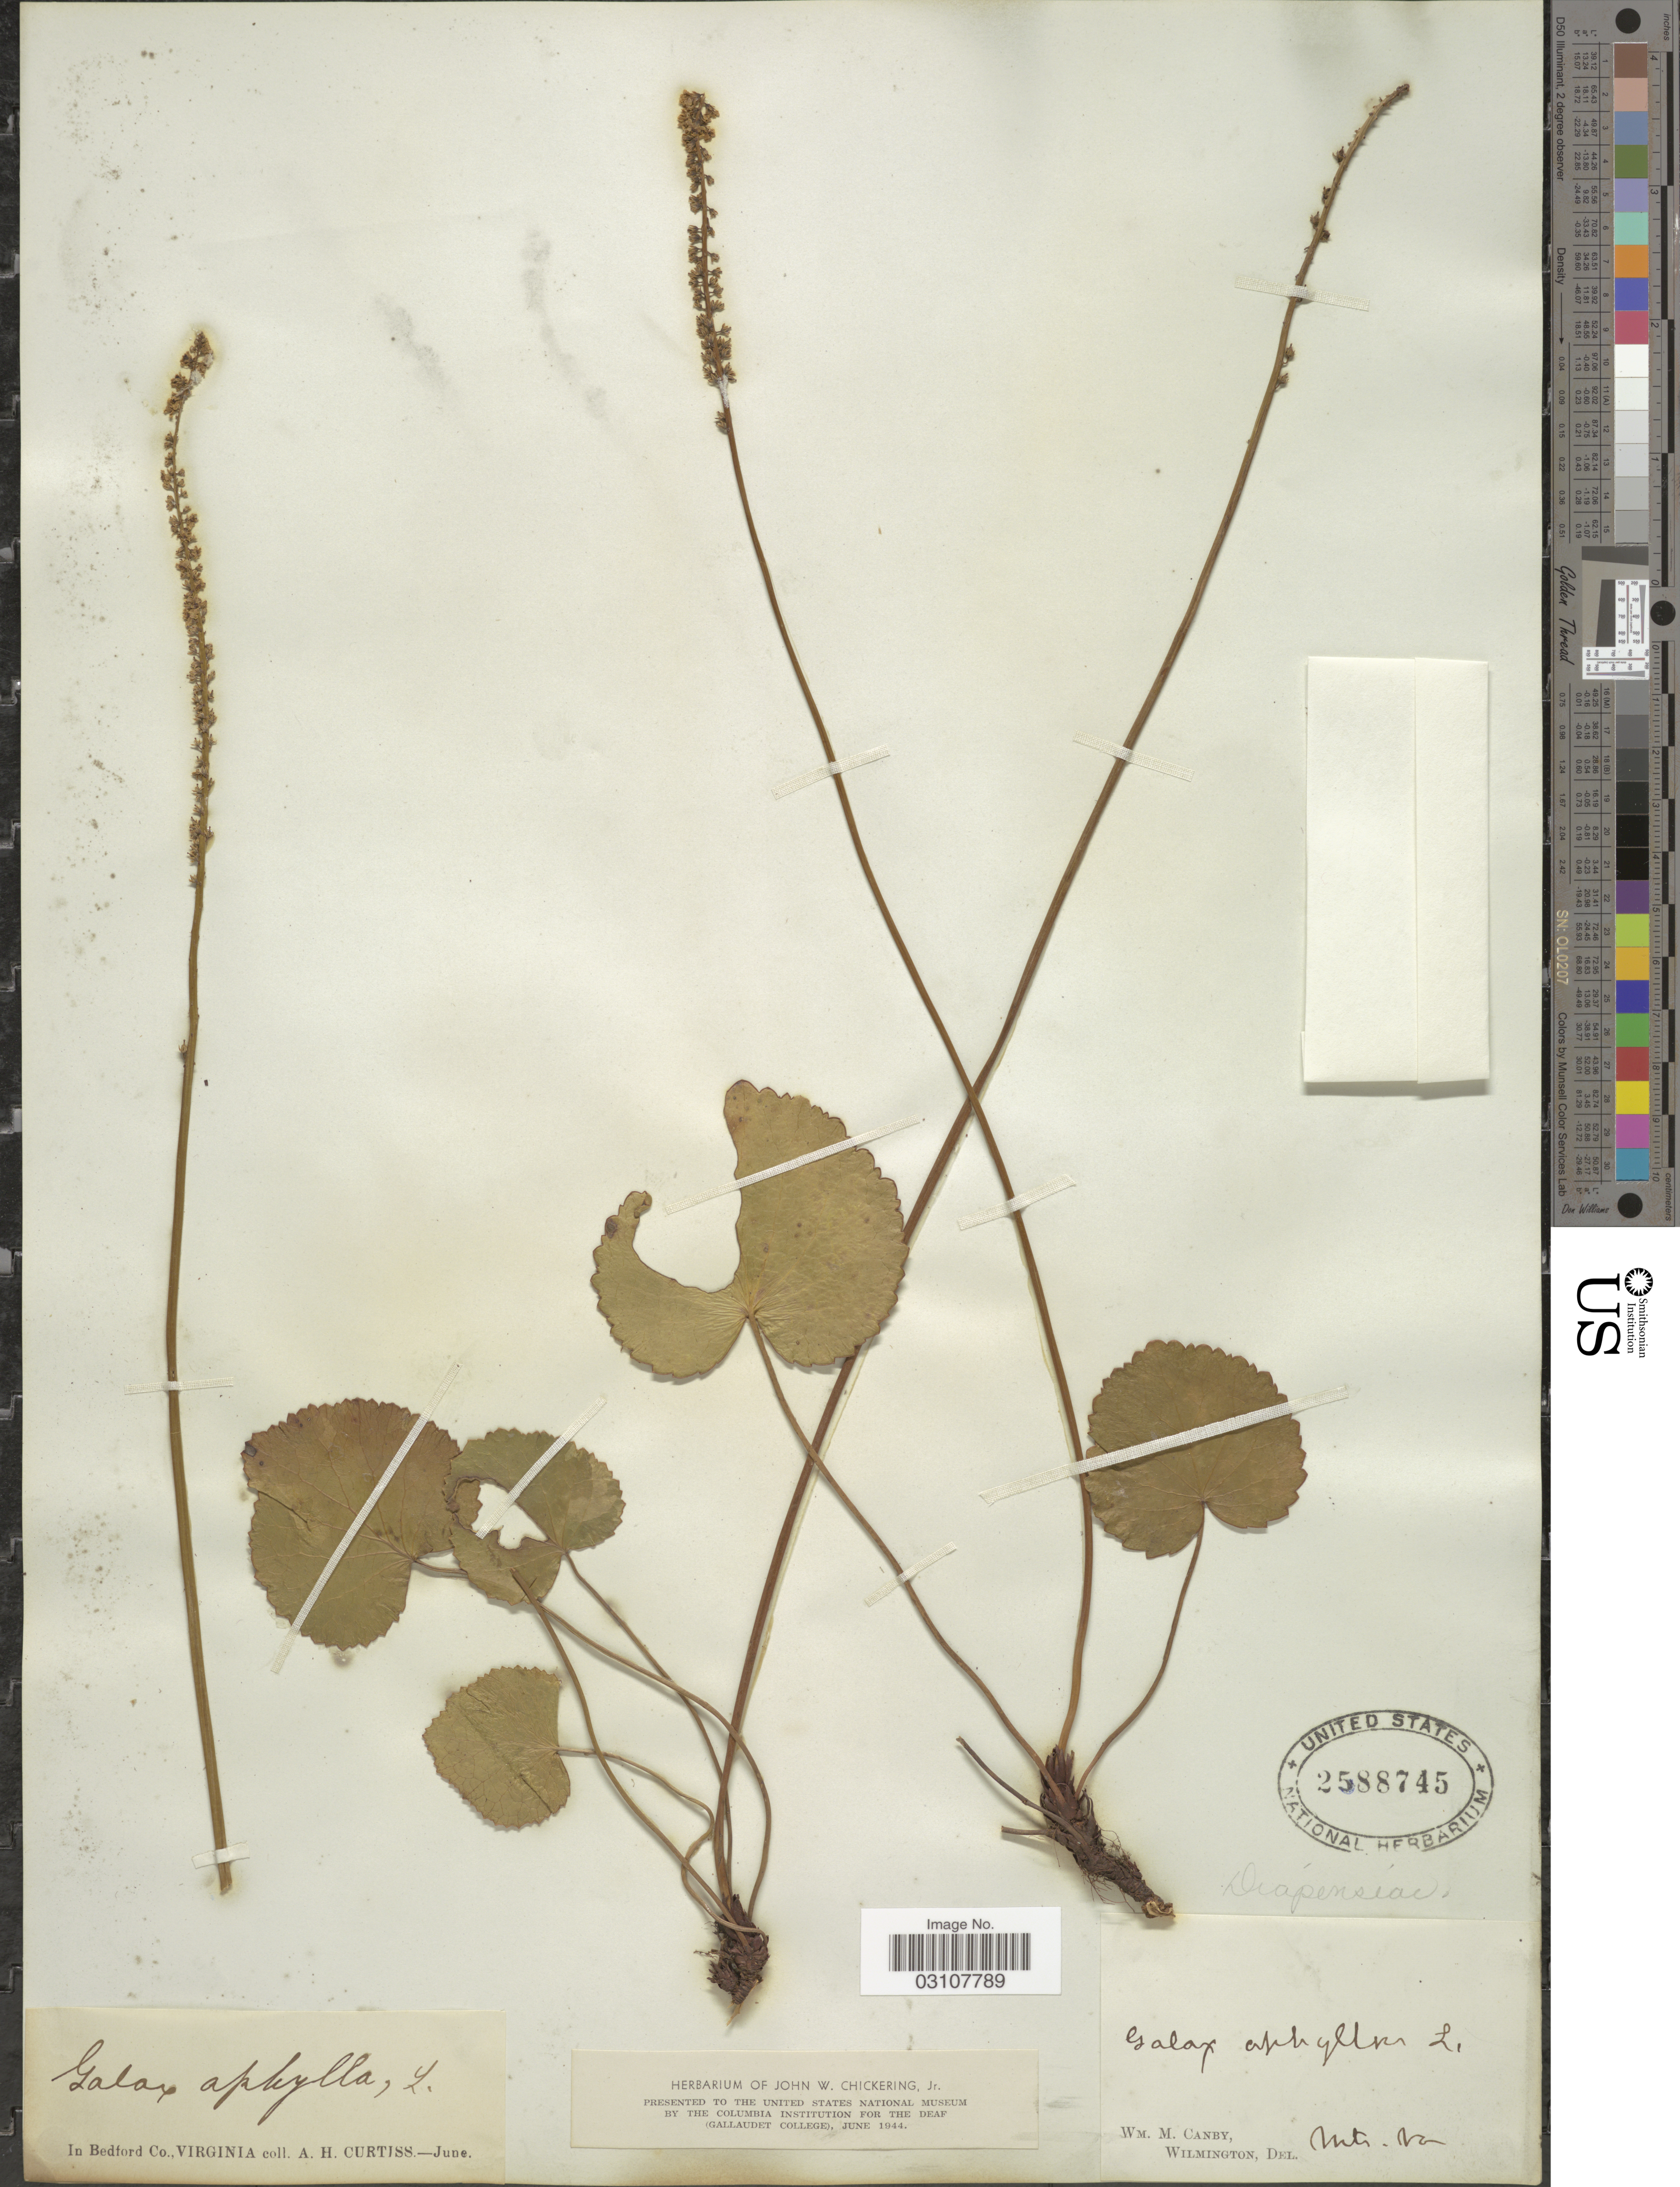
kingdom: Plantae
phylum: Tracheophyta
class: Magnoliopsida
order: Ericales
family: Diapensiaceae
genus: Galax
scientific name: Galax urceolata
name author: (Poir.) Brummitt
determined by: Gaynor, Michelle L., (FLAS), University of Florida (UNITED STATES)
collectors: A. H. Curtiss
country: United States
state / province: Virginia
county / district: Bedford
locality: In Bedford Co.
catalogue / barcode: US 2588745